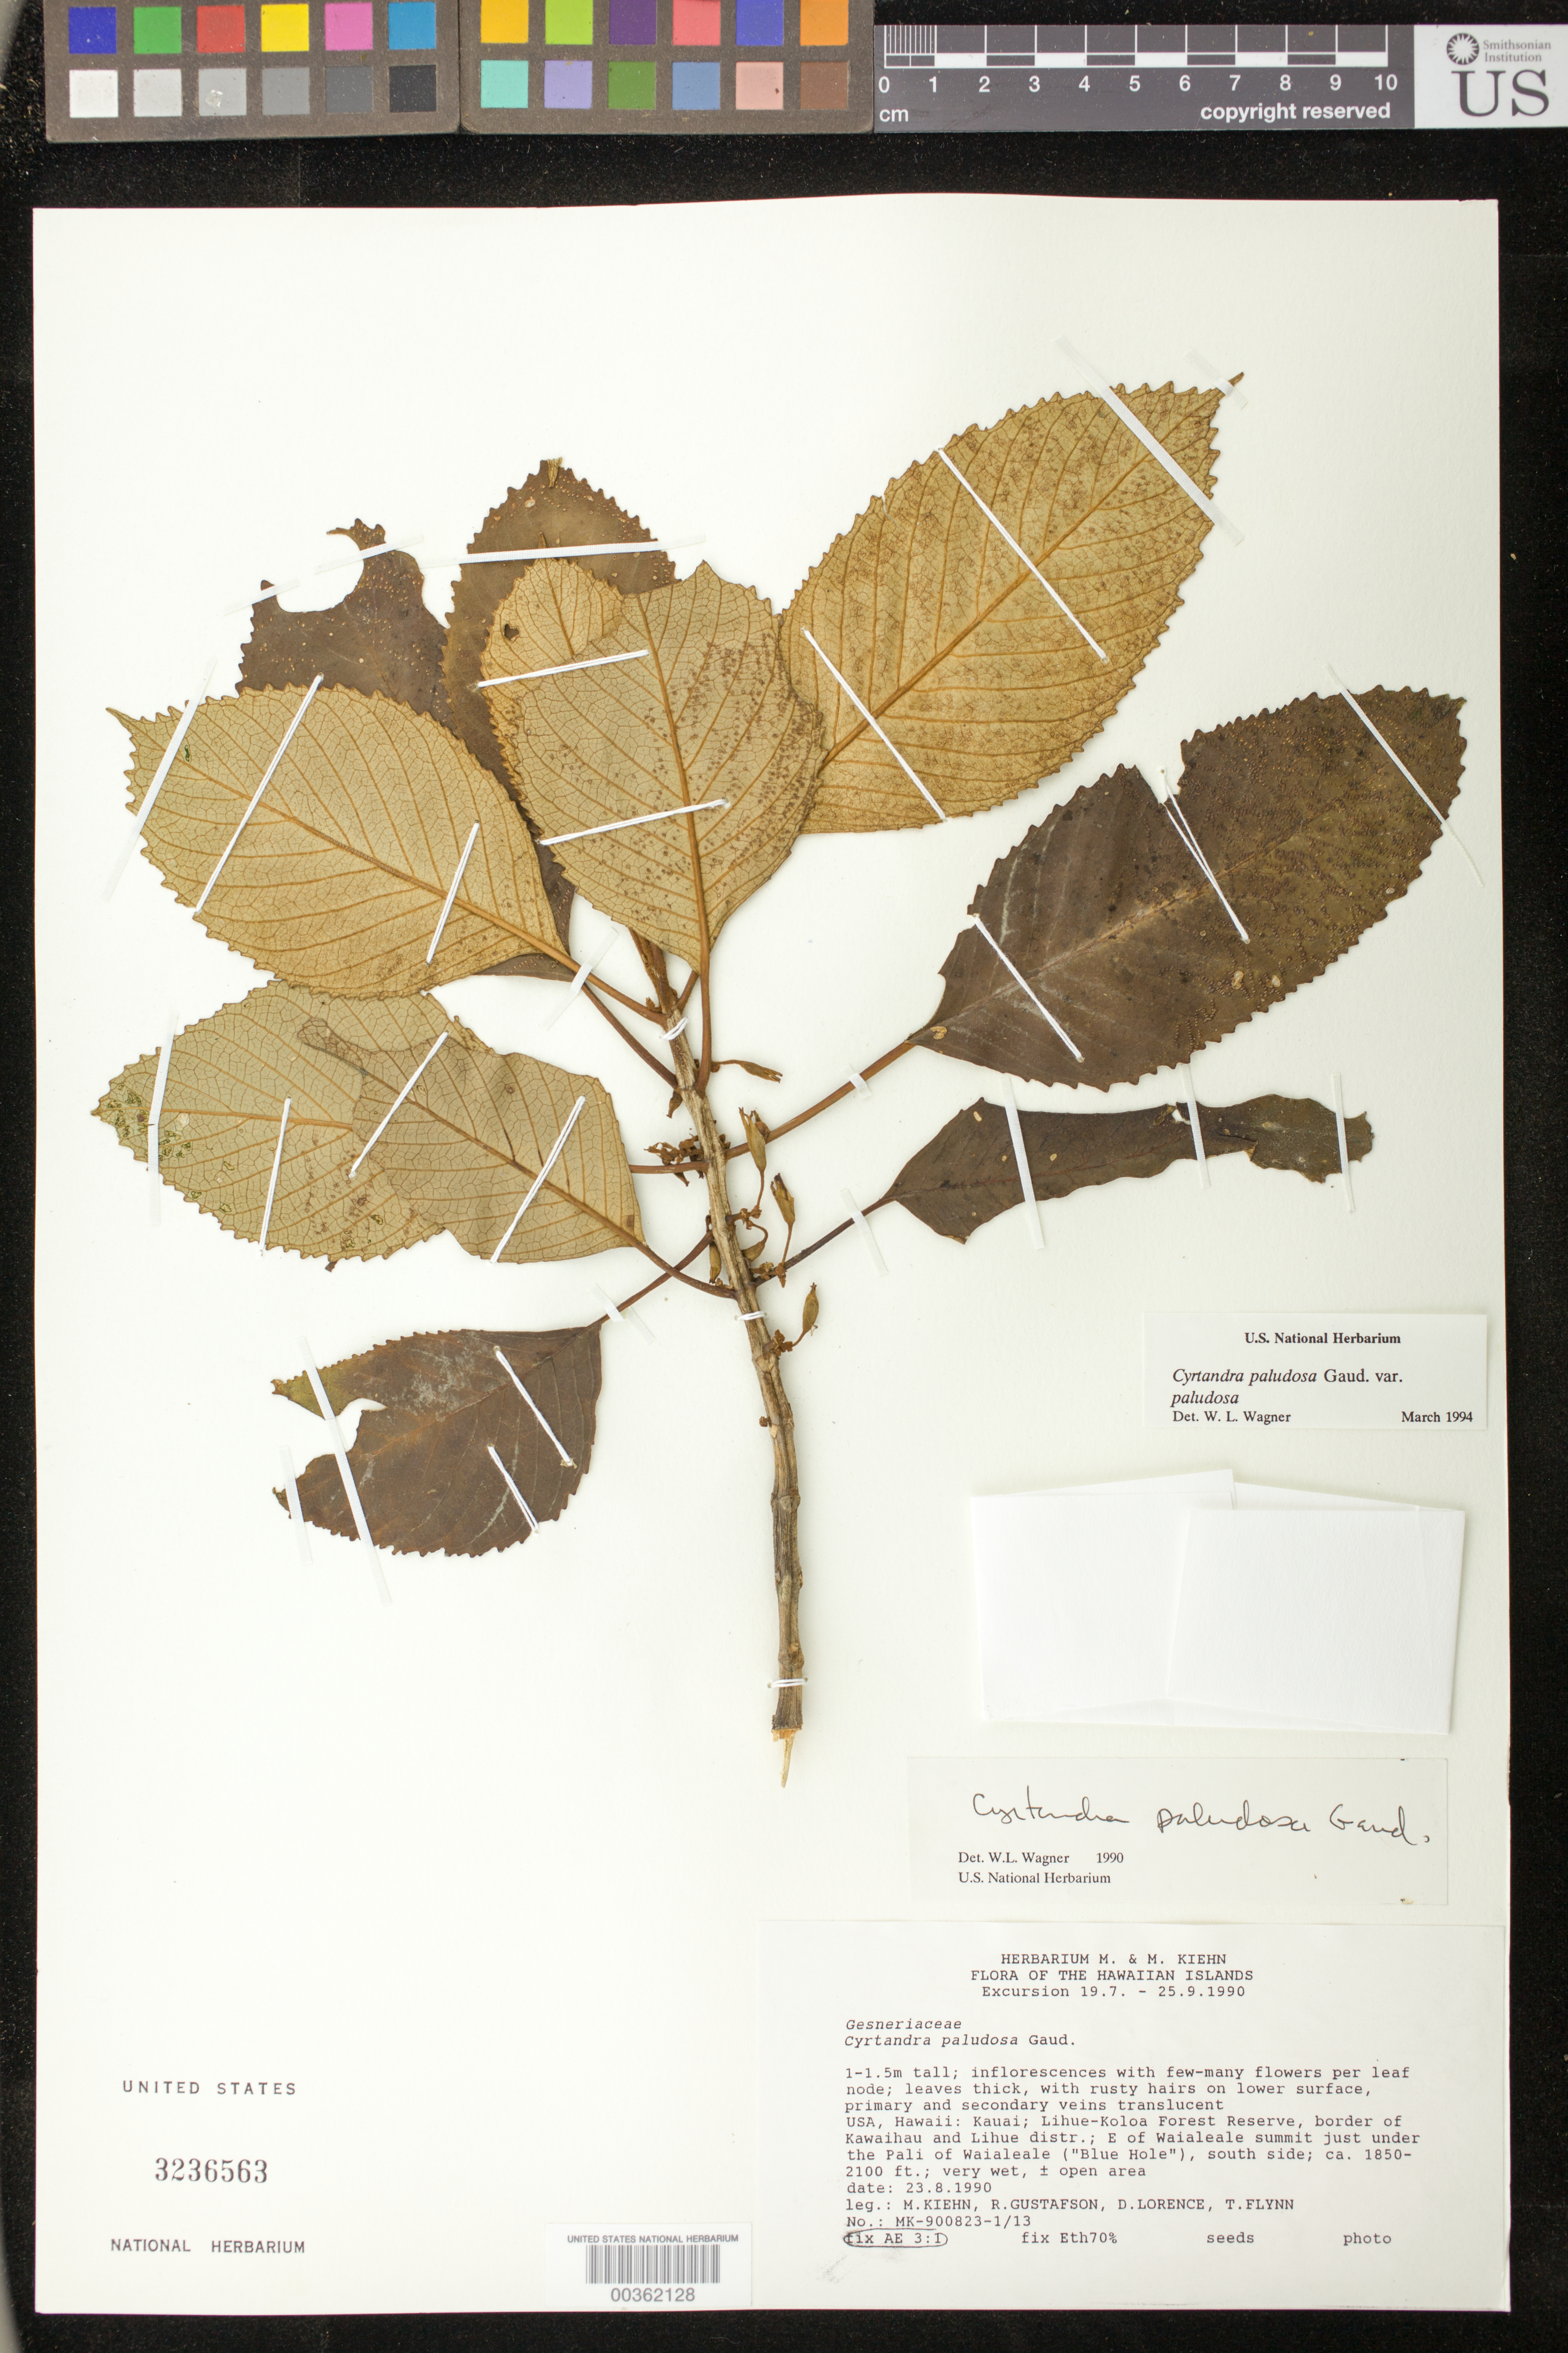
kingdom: Plantae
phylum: Tracheophyta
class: Magnoliopsida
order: Lamiales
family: Gesneriaceae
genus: Cyrtandra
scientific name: Cyrtandra paludosa var. paludosa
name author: Gaudich.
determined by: Wagner, W. L., (BOT), Smithsonian Institution - National Museum of Natural History (UNITED STATES)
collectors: M. Kiehn, R. Gustafson, D. Lorence & T. W. Flynn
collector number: MK- 900823 -1/13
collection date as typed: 23 Aug 1990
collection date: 1990-08-23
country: United States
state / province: Hawaii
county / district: Kauai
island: Kaua'i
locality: Kauai co., Lihue-Koloa forest reserve, border of Kawaihau and Lihue distr.; E of Waialeale summit just under pali of Waialeale, S side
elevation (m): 564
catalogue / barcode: US 3236563